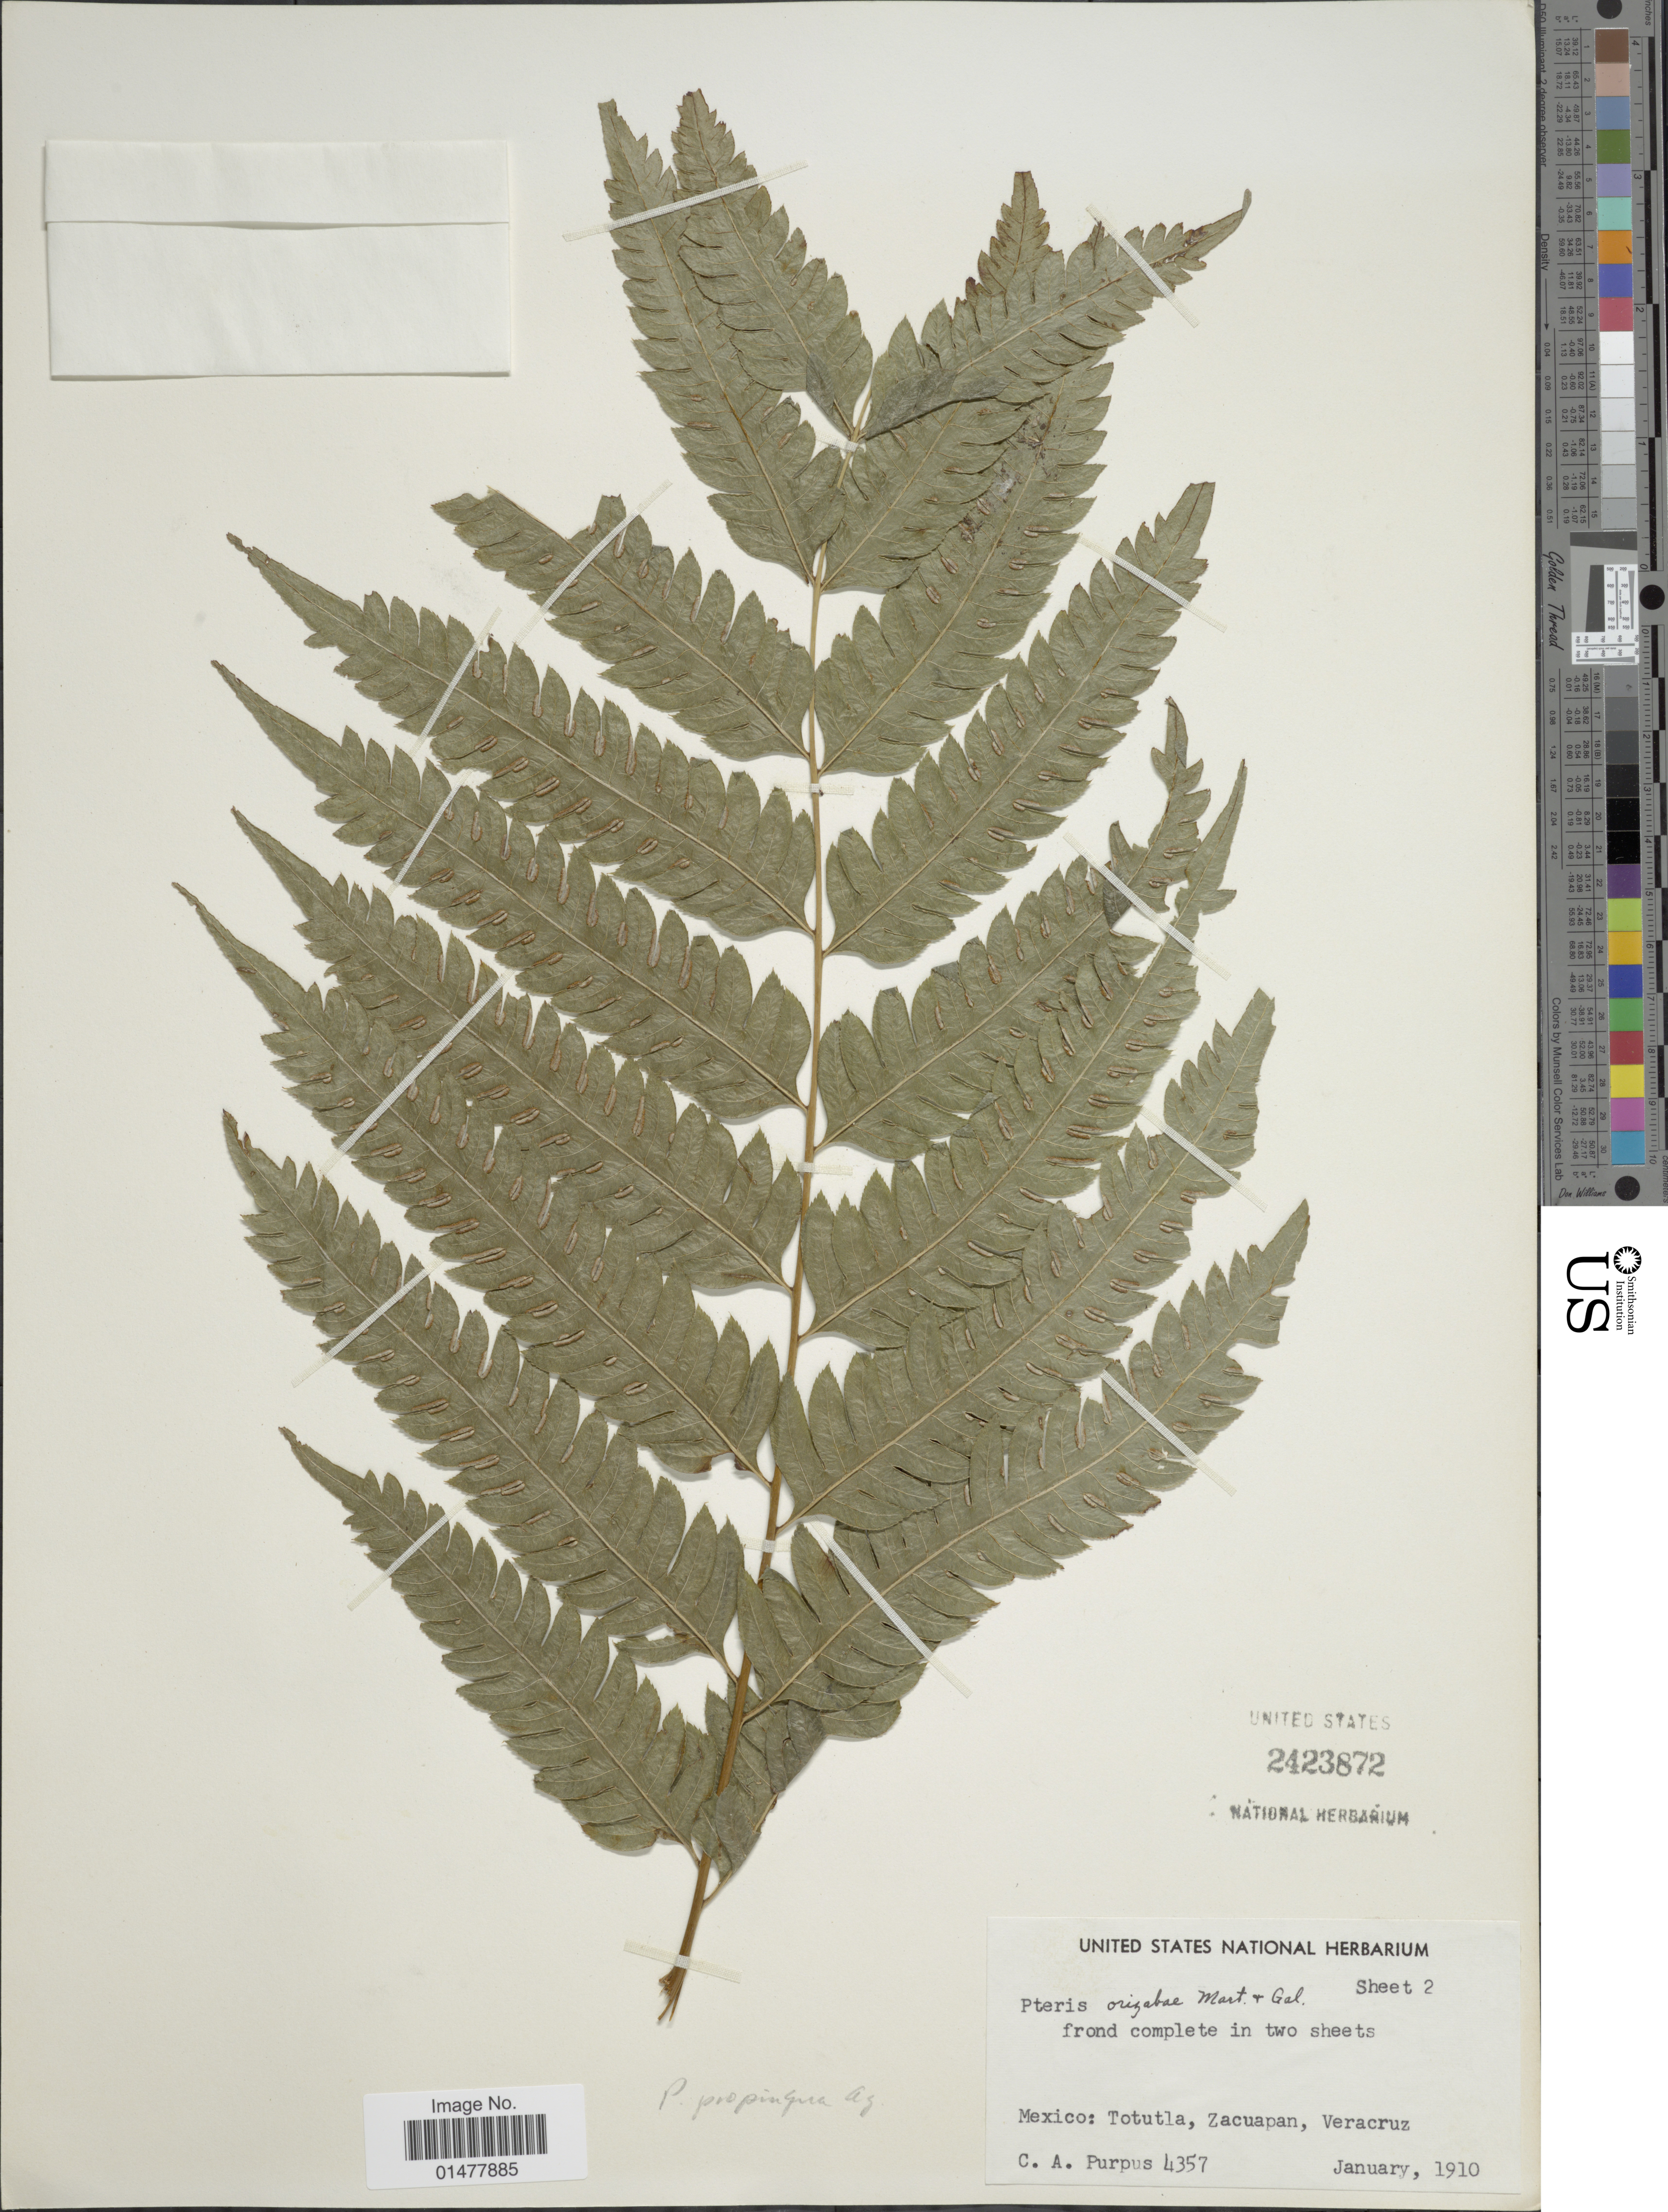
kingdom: Plantae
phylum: Tracheophyta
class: Polypodiopsida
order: Polypodiales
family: Pteridaceae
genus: Pteris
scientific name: Pteris orizabae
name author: M. Martens & Galeotti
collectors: C. A. Purpus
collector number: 4357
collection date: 1910-01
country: Mexico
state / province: Veracruz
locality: Mexico: Totutla, Zacuapan, Veracruz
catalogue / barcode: US 2423872